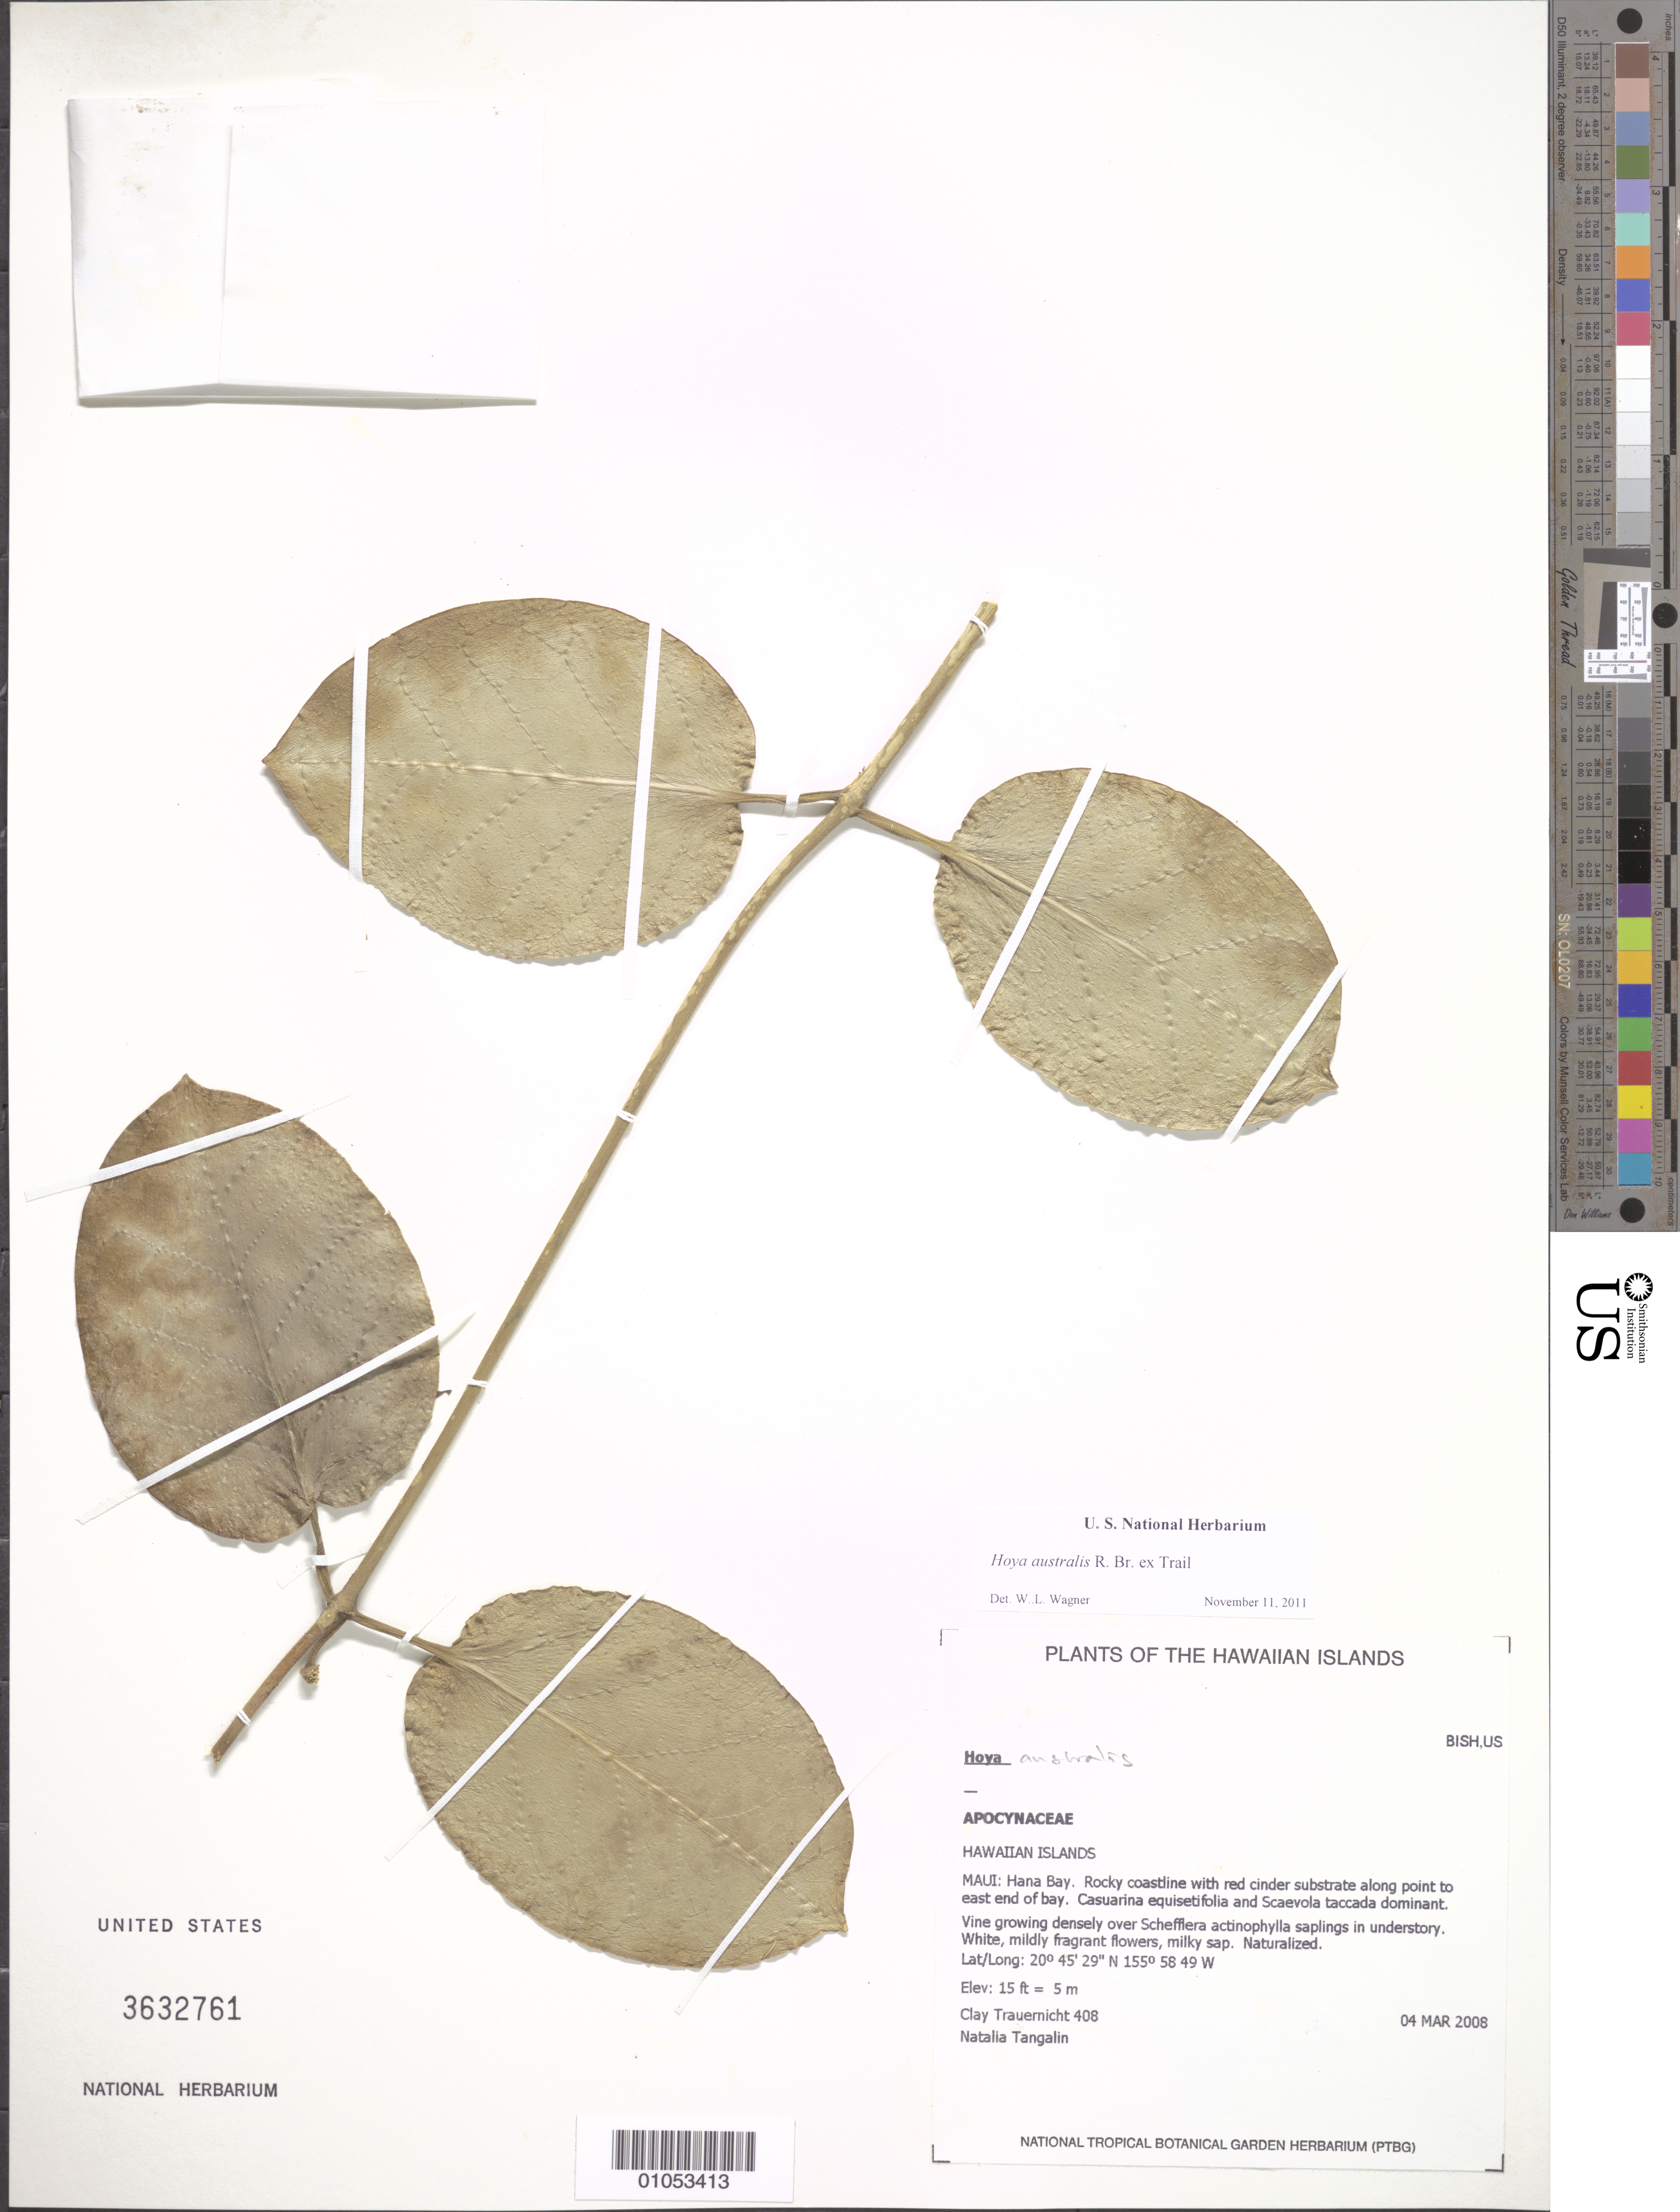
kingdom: Plantae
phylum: Tracheophyta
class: Magnoliopsida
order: Gentianales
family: Apocynaceae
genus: Hoya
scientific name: Hoya australis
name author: R. Br. ex J. Traill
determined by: Wagner, W. L., (BOT), Smithsonian Institution - National Museum of Natural History (UNITED STATES)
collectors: C. Trauernicht & N. Tangalin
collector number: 408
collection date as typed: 4 Mar 2008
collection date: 2008-03-04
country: United States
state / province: Hawaii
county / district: Maui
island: Maui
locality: Hana Bay. Rocky coastline with red cinder substrate along point to east end of bay.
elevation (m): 5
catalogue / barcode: US 3632761